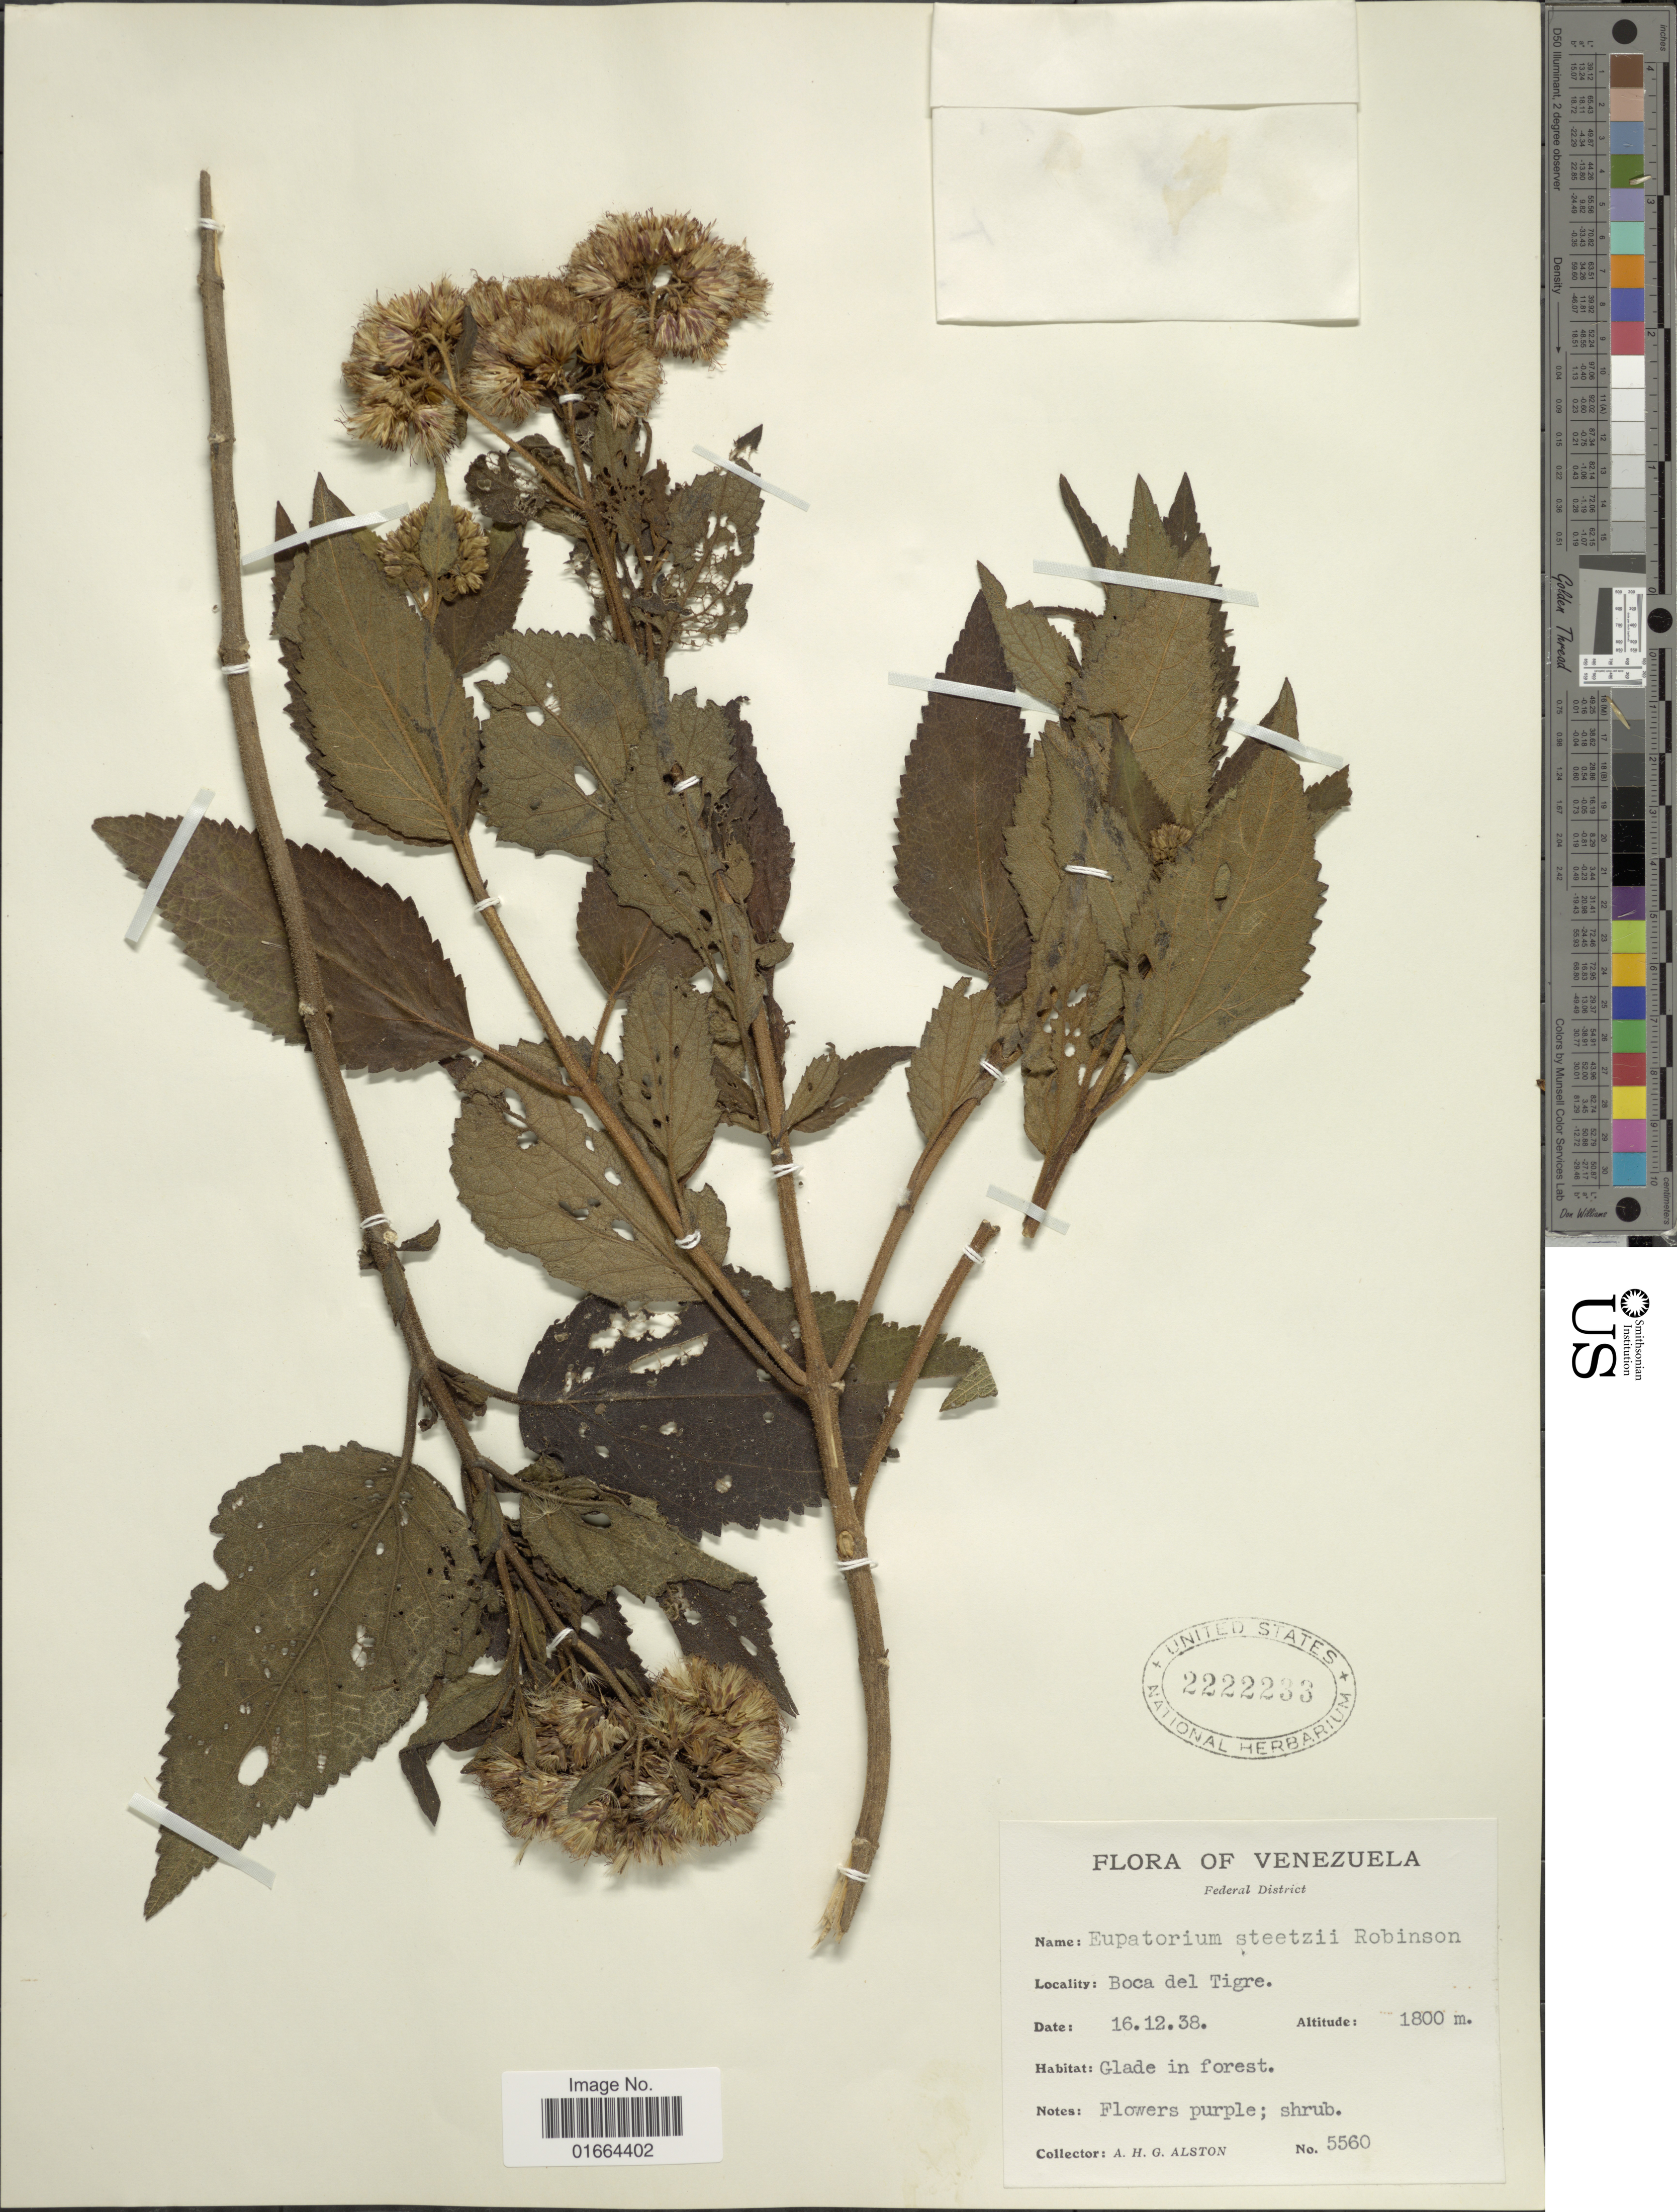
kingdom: Plantae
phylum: Tracheophyta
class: Magnoliopsida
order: Asterales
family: Asteraceae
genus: Badilloa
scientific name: Badilloa steetzii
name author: (B.L. Rob.) R.M. King & H. Rob.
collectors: A. H. Alston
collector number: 5560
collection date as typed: Transcribed d/m/y: 16/12/38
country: Venezuela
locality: Federal District, Boca del Tigre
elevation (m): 1800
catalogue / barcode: US 2222233